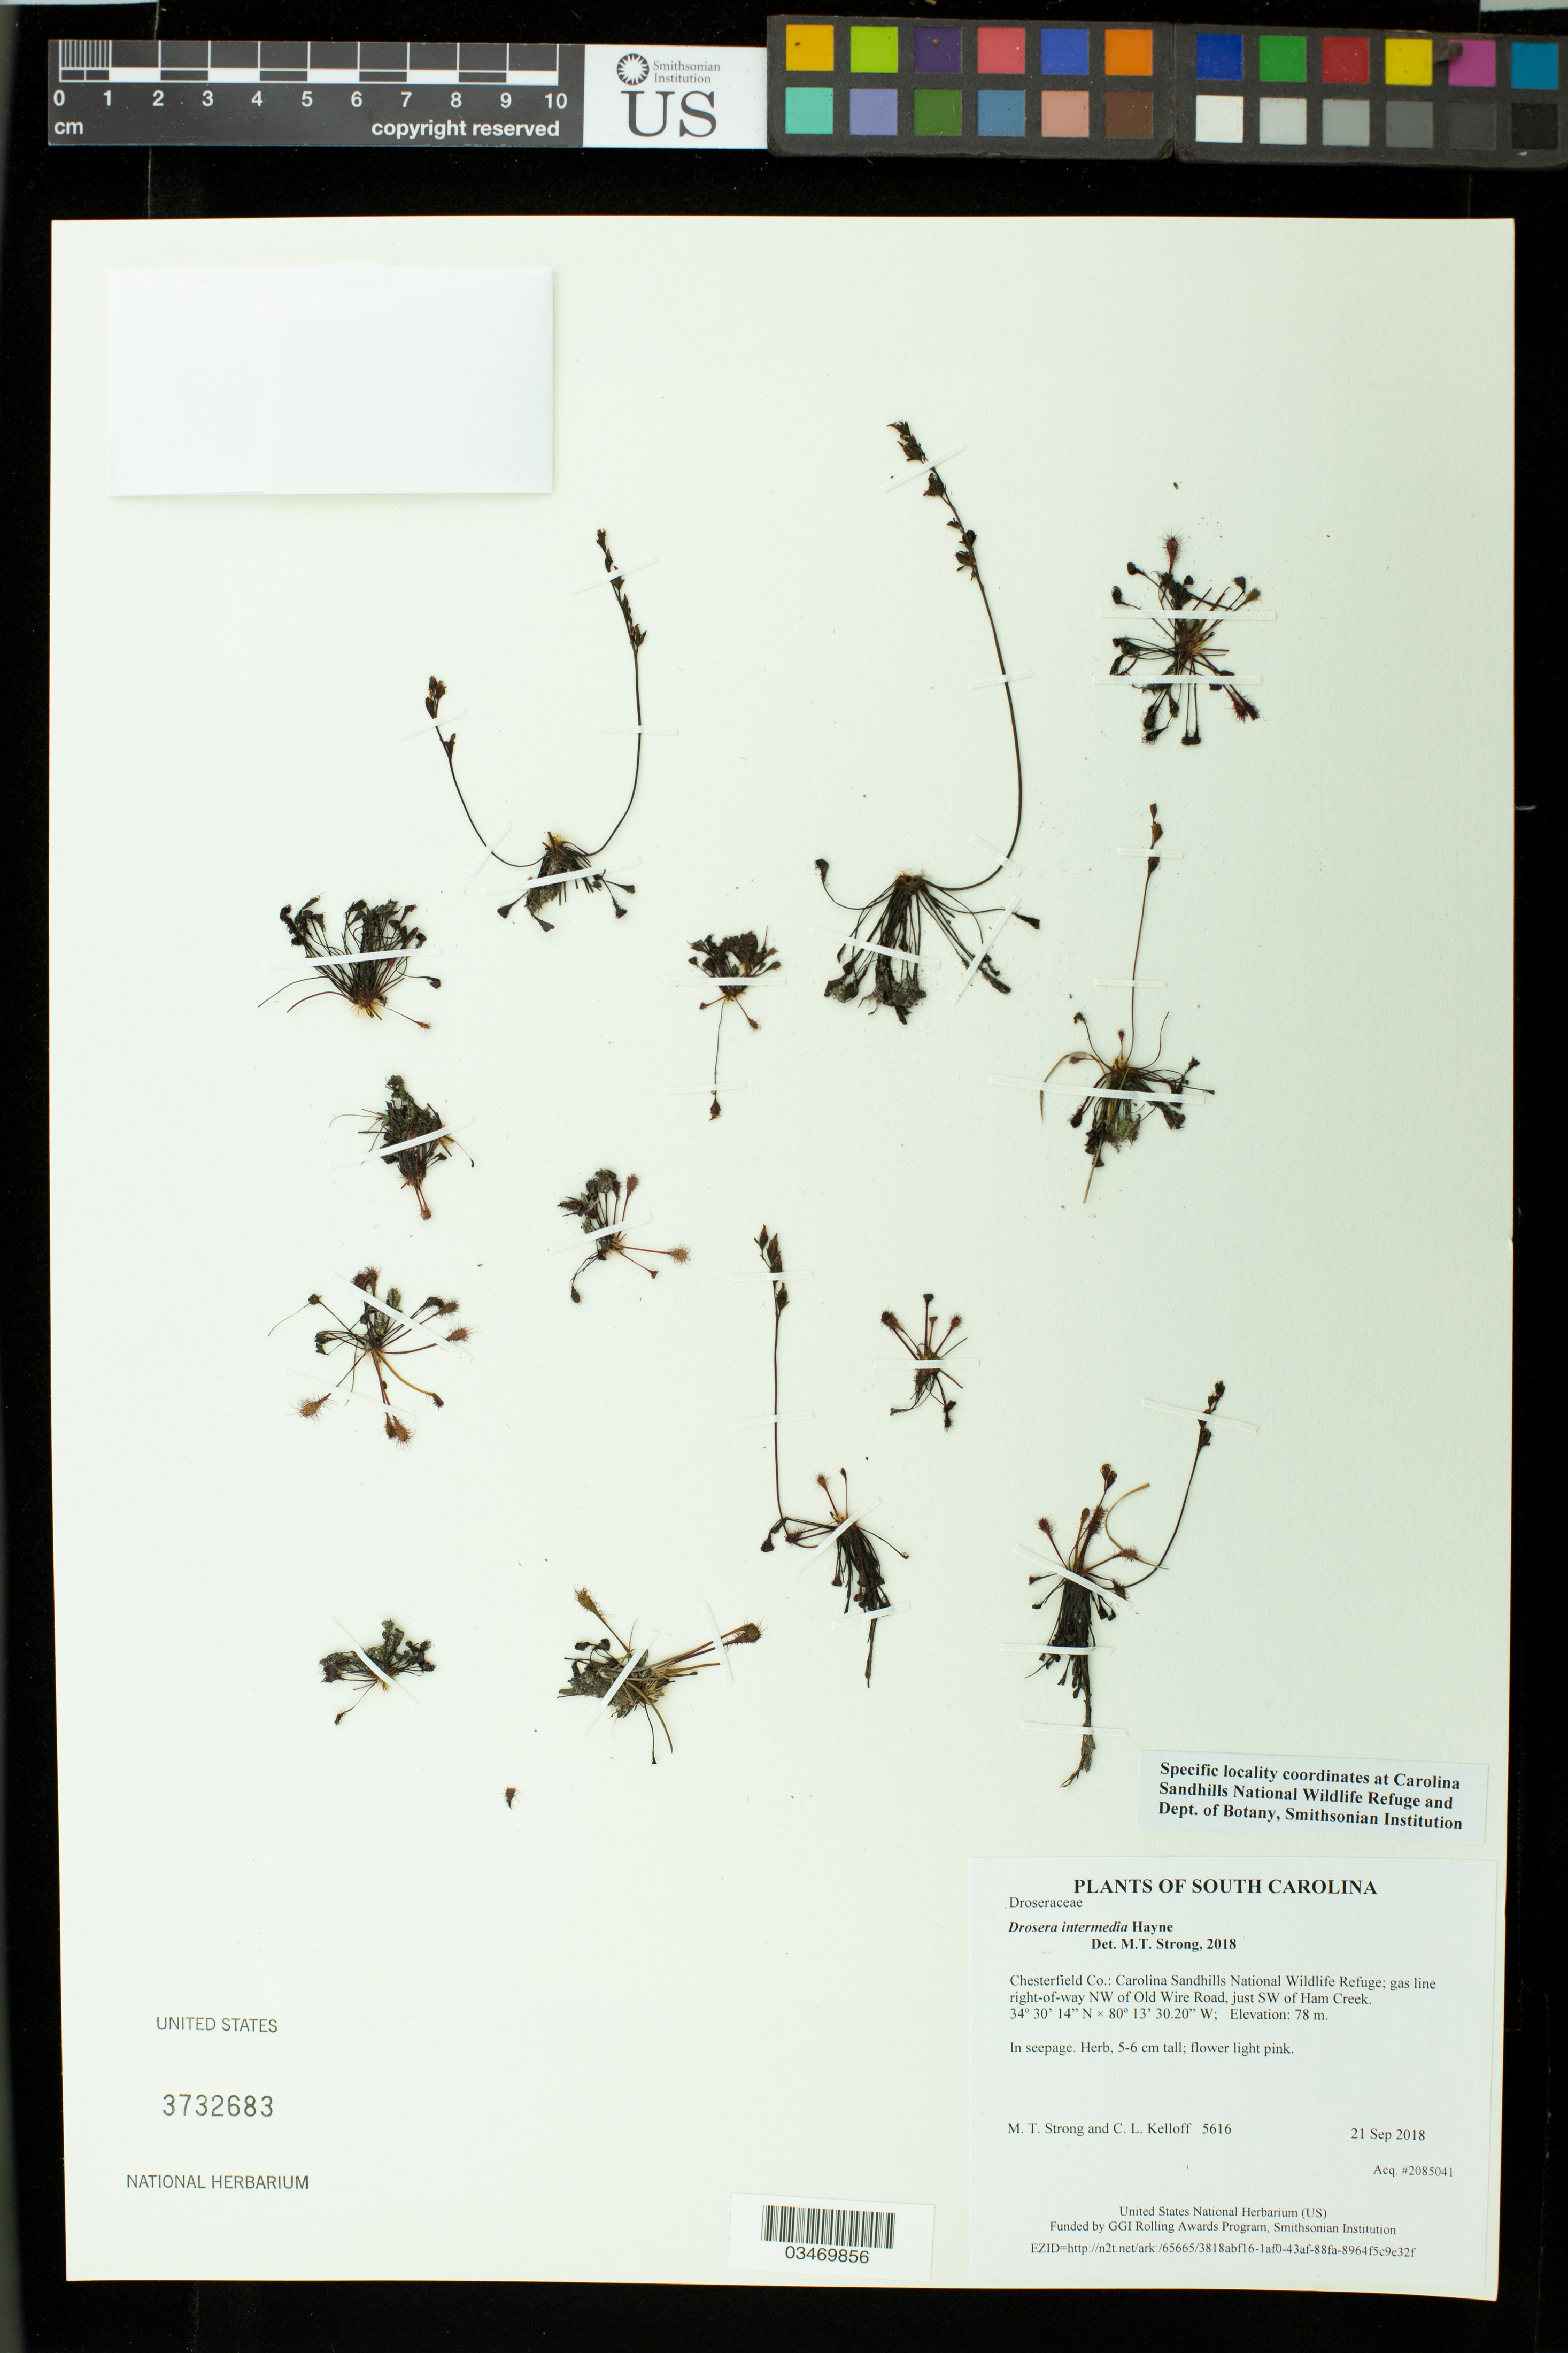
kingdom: Plantae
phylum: Tracheophyta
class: Magnoliopsida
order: Caryophyllales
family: Droseraceae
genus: Drosera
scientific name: Drosera intermedia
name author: Hayne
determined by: Strong, M. T., (US), Smithsonian Institution - National Museum of Natural History (UNITED STATES)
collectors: M. T. Strong & C. L. Kelloff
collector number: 5616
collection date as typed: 21 Sep 2018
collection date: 2018-09-21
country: United States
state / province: South Carolina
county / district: Chesterfield Co.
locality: Carolina Sandhills National Wildlife Refuge; gas line right-of-way NW of Old Wire Road, just SW of Ham Creek.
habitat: In seepage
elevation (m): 78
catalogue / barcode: US 3732683